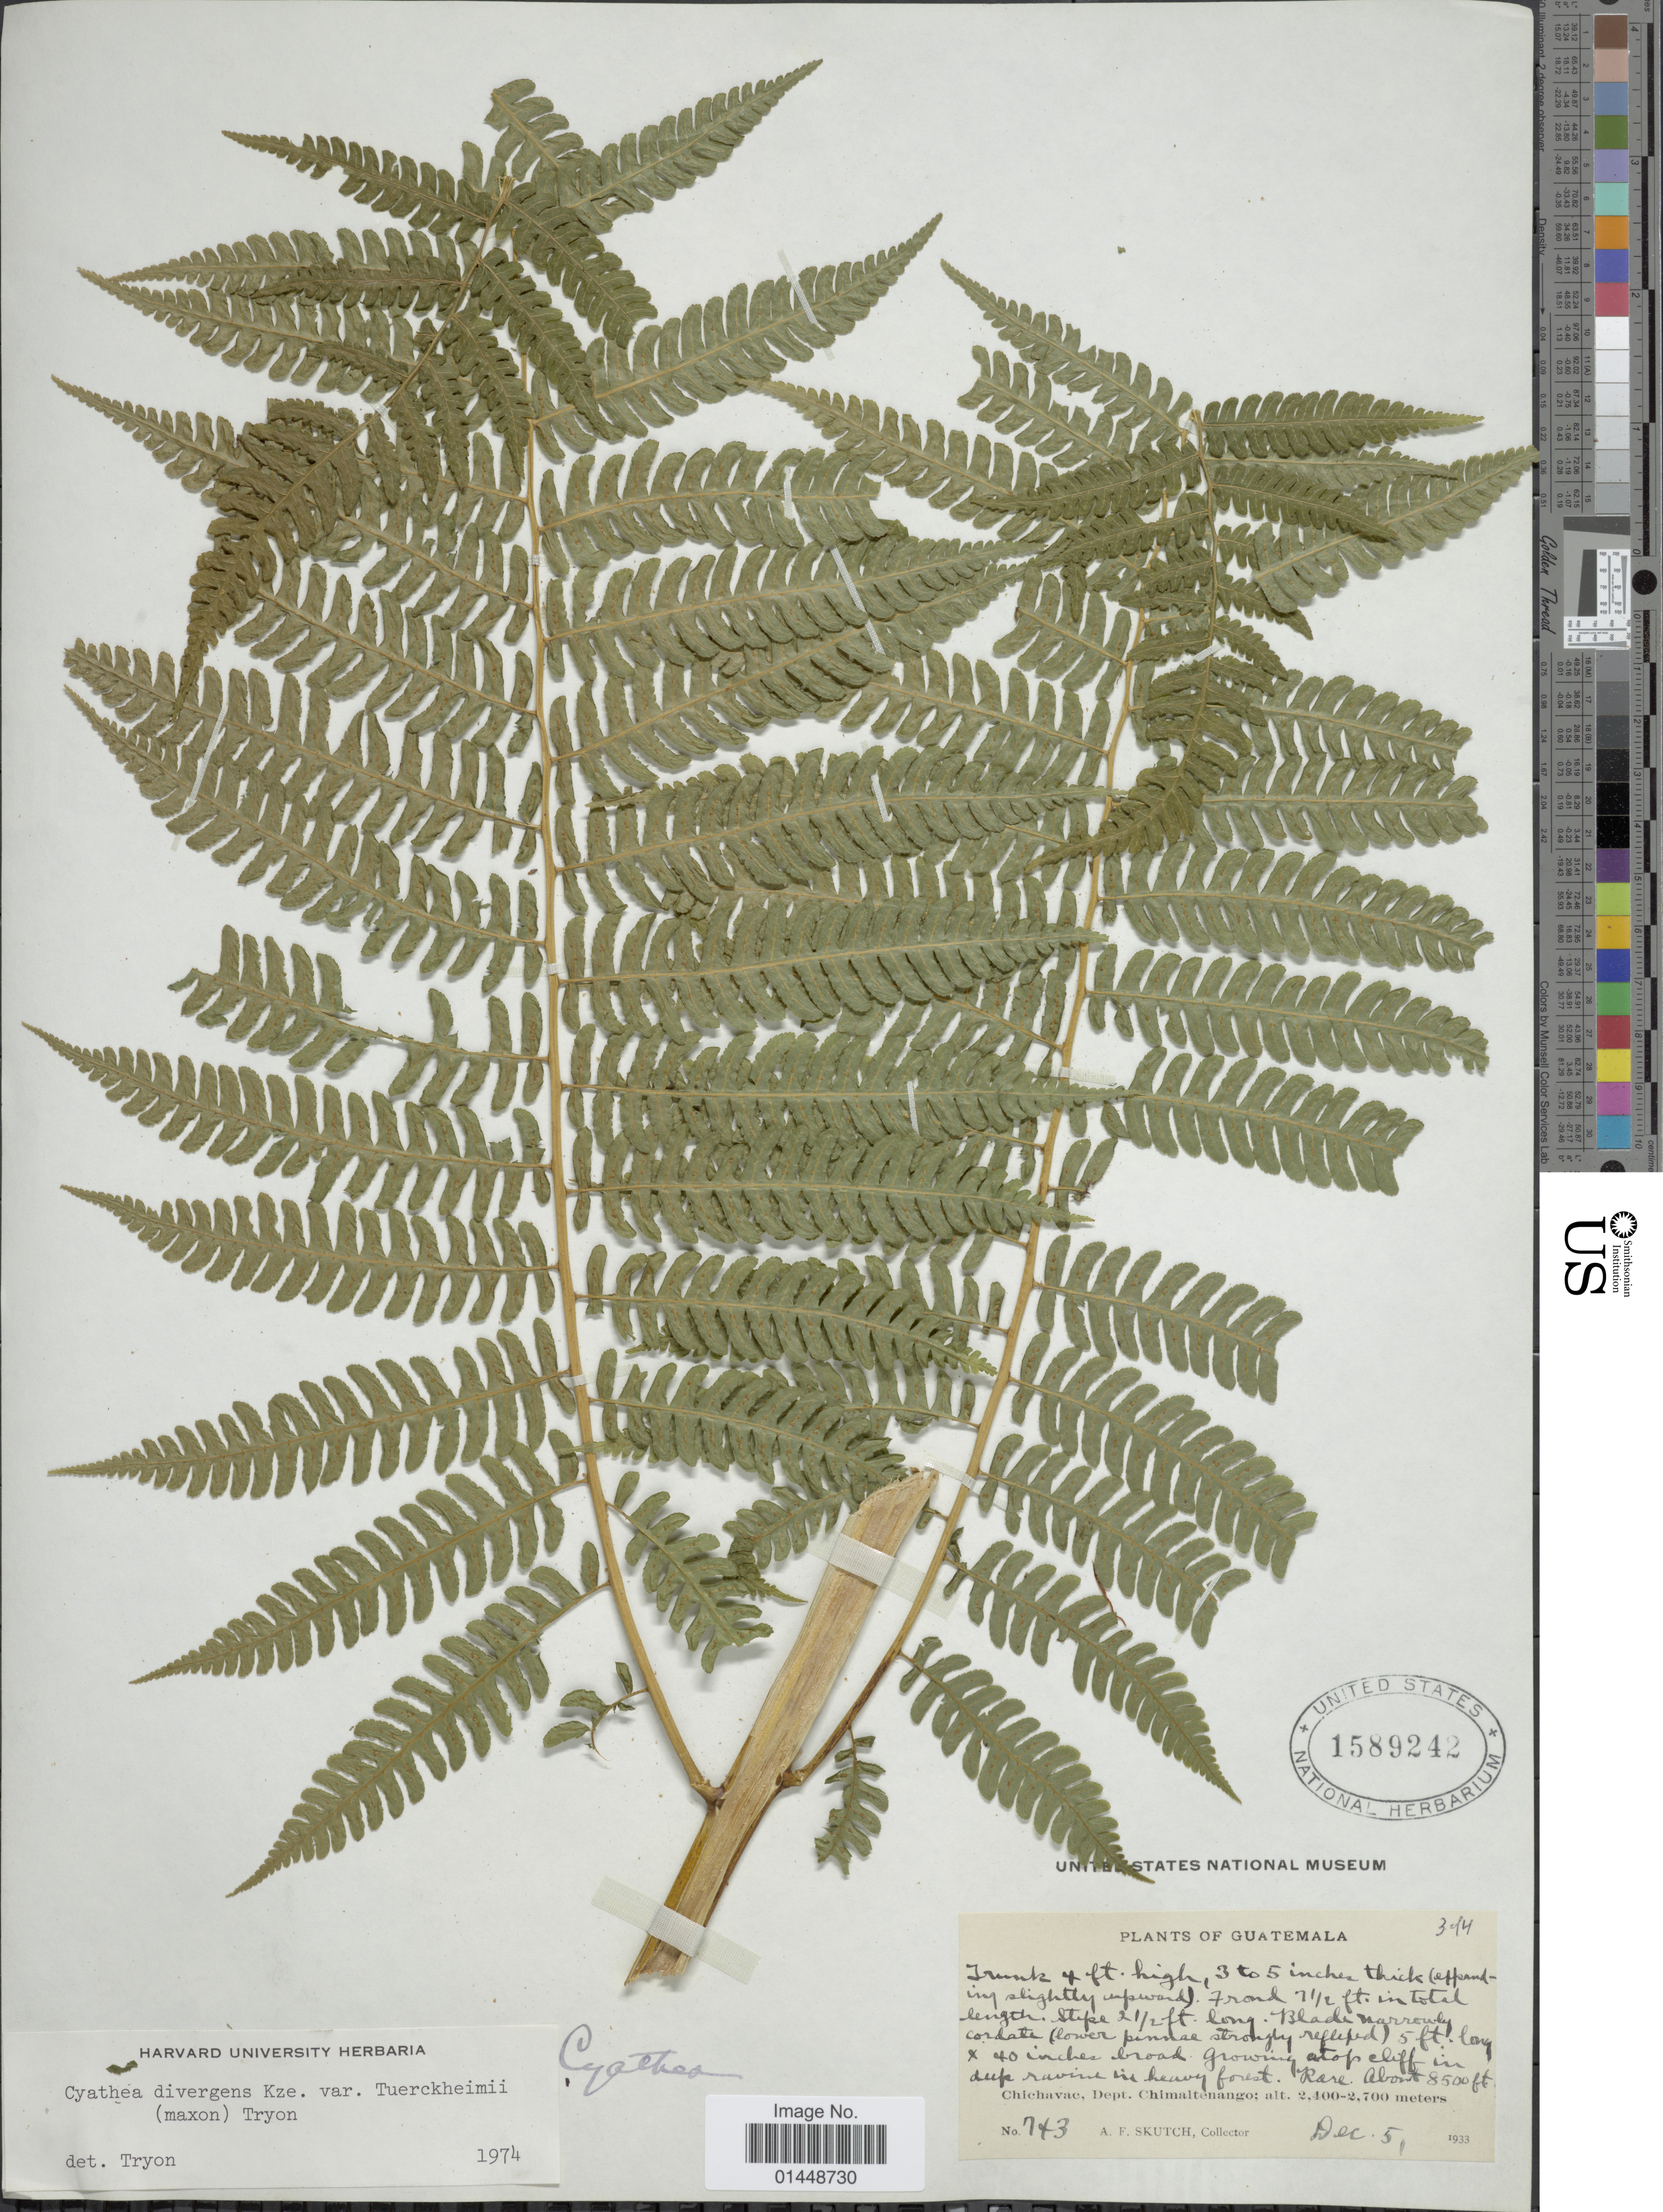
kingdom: Plantae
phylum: Tracheophyta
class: Polypodiopsida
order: Cyatheales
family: Cyatheaceae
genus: Cyathea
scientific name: Cyathea divergens var. tuerckheimii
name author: (Maxon) R.M. Tryon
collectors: A. F. Skutch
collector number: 743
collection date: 1933-12-05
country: Guatemala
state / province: Chimaltenango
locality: Chichavac, Dept. Chimaltenango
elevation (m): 2400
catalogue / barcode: US 1589242